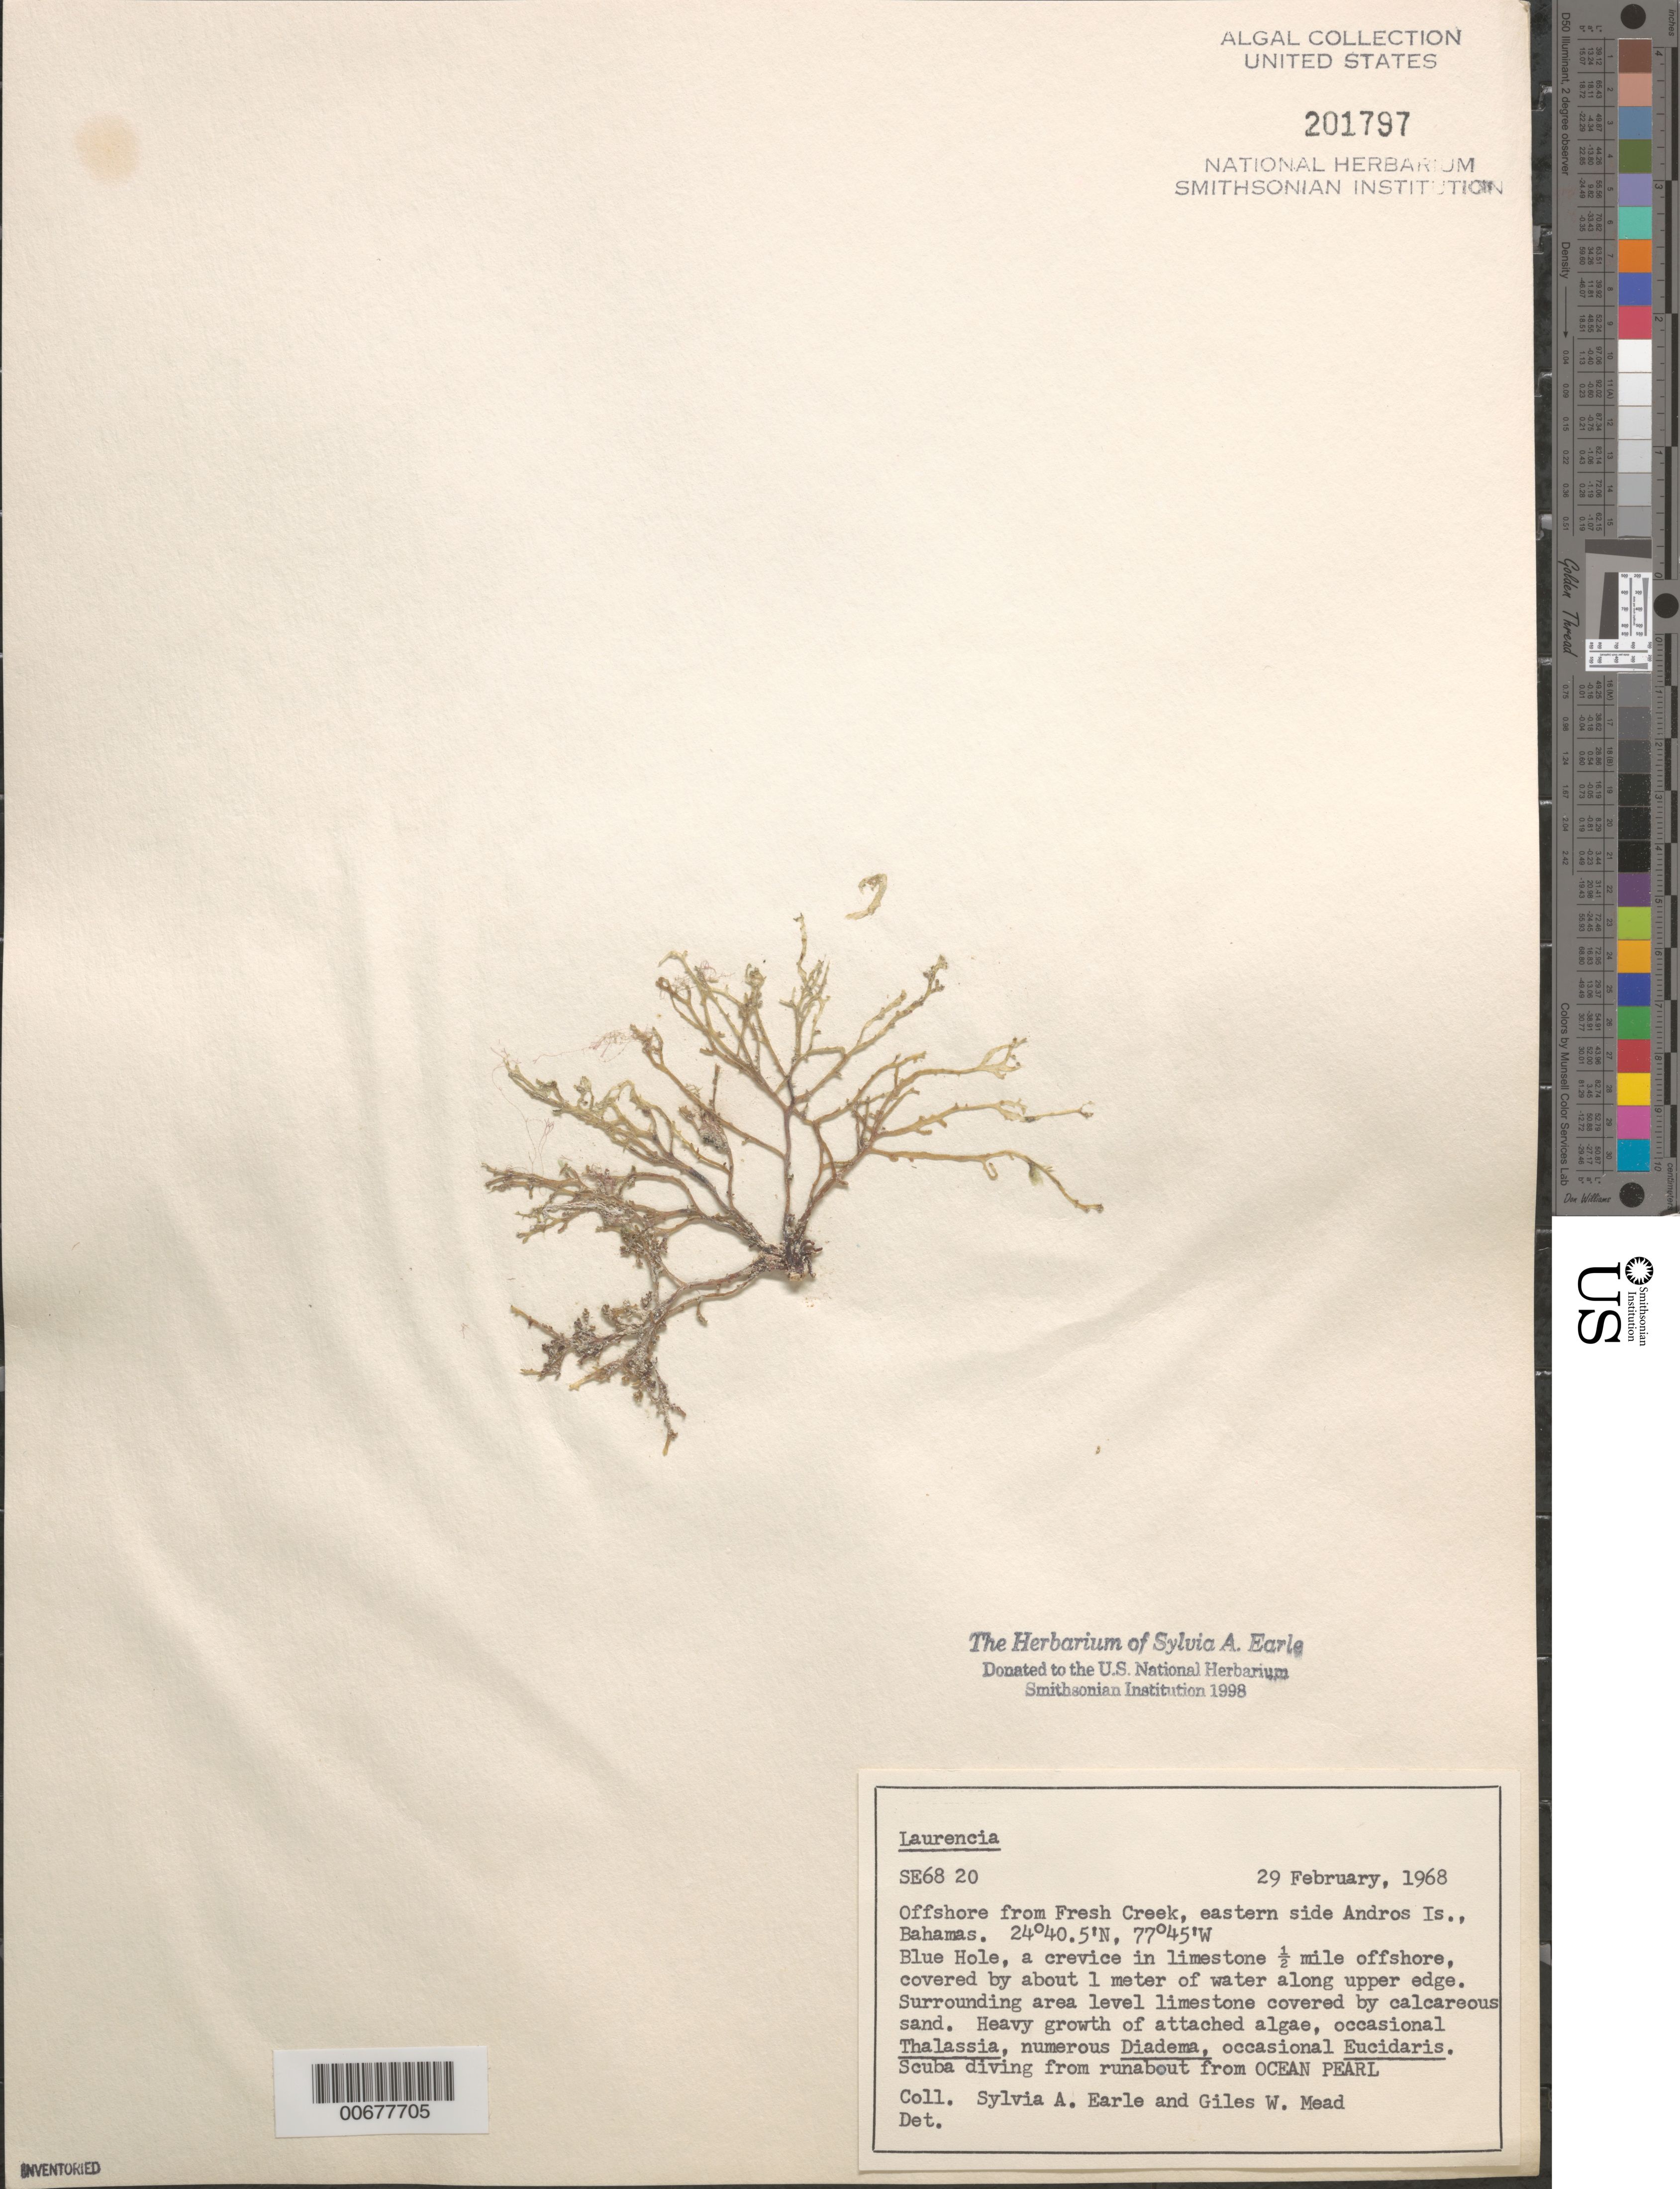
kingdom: Plantae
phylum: Rhodophyta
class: Florideophyceae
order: Ceramiales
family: Rhodomelaceae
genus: Laurencia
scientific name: Laurencia sp.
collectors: S. A. Earle & G. W. Mead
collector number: SE 6820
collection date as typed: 29 Feb 1968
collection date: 1968-02-29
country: Bahamas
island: Andros Island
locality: Blue Hole, off Fresh Creek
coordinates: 24 40.5' N, 77 45' W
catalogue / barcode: US 201797